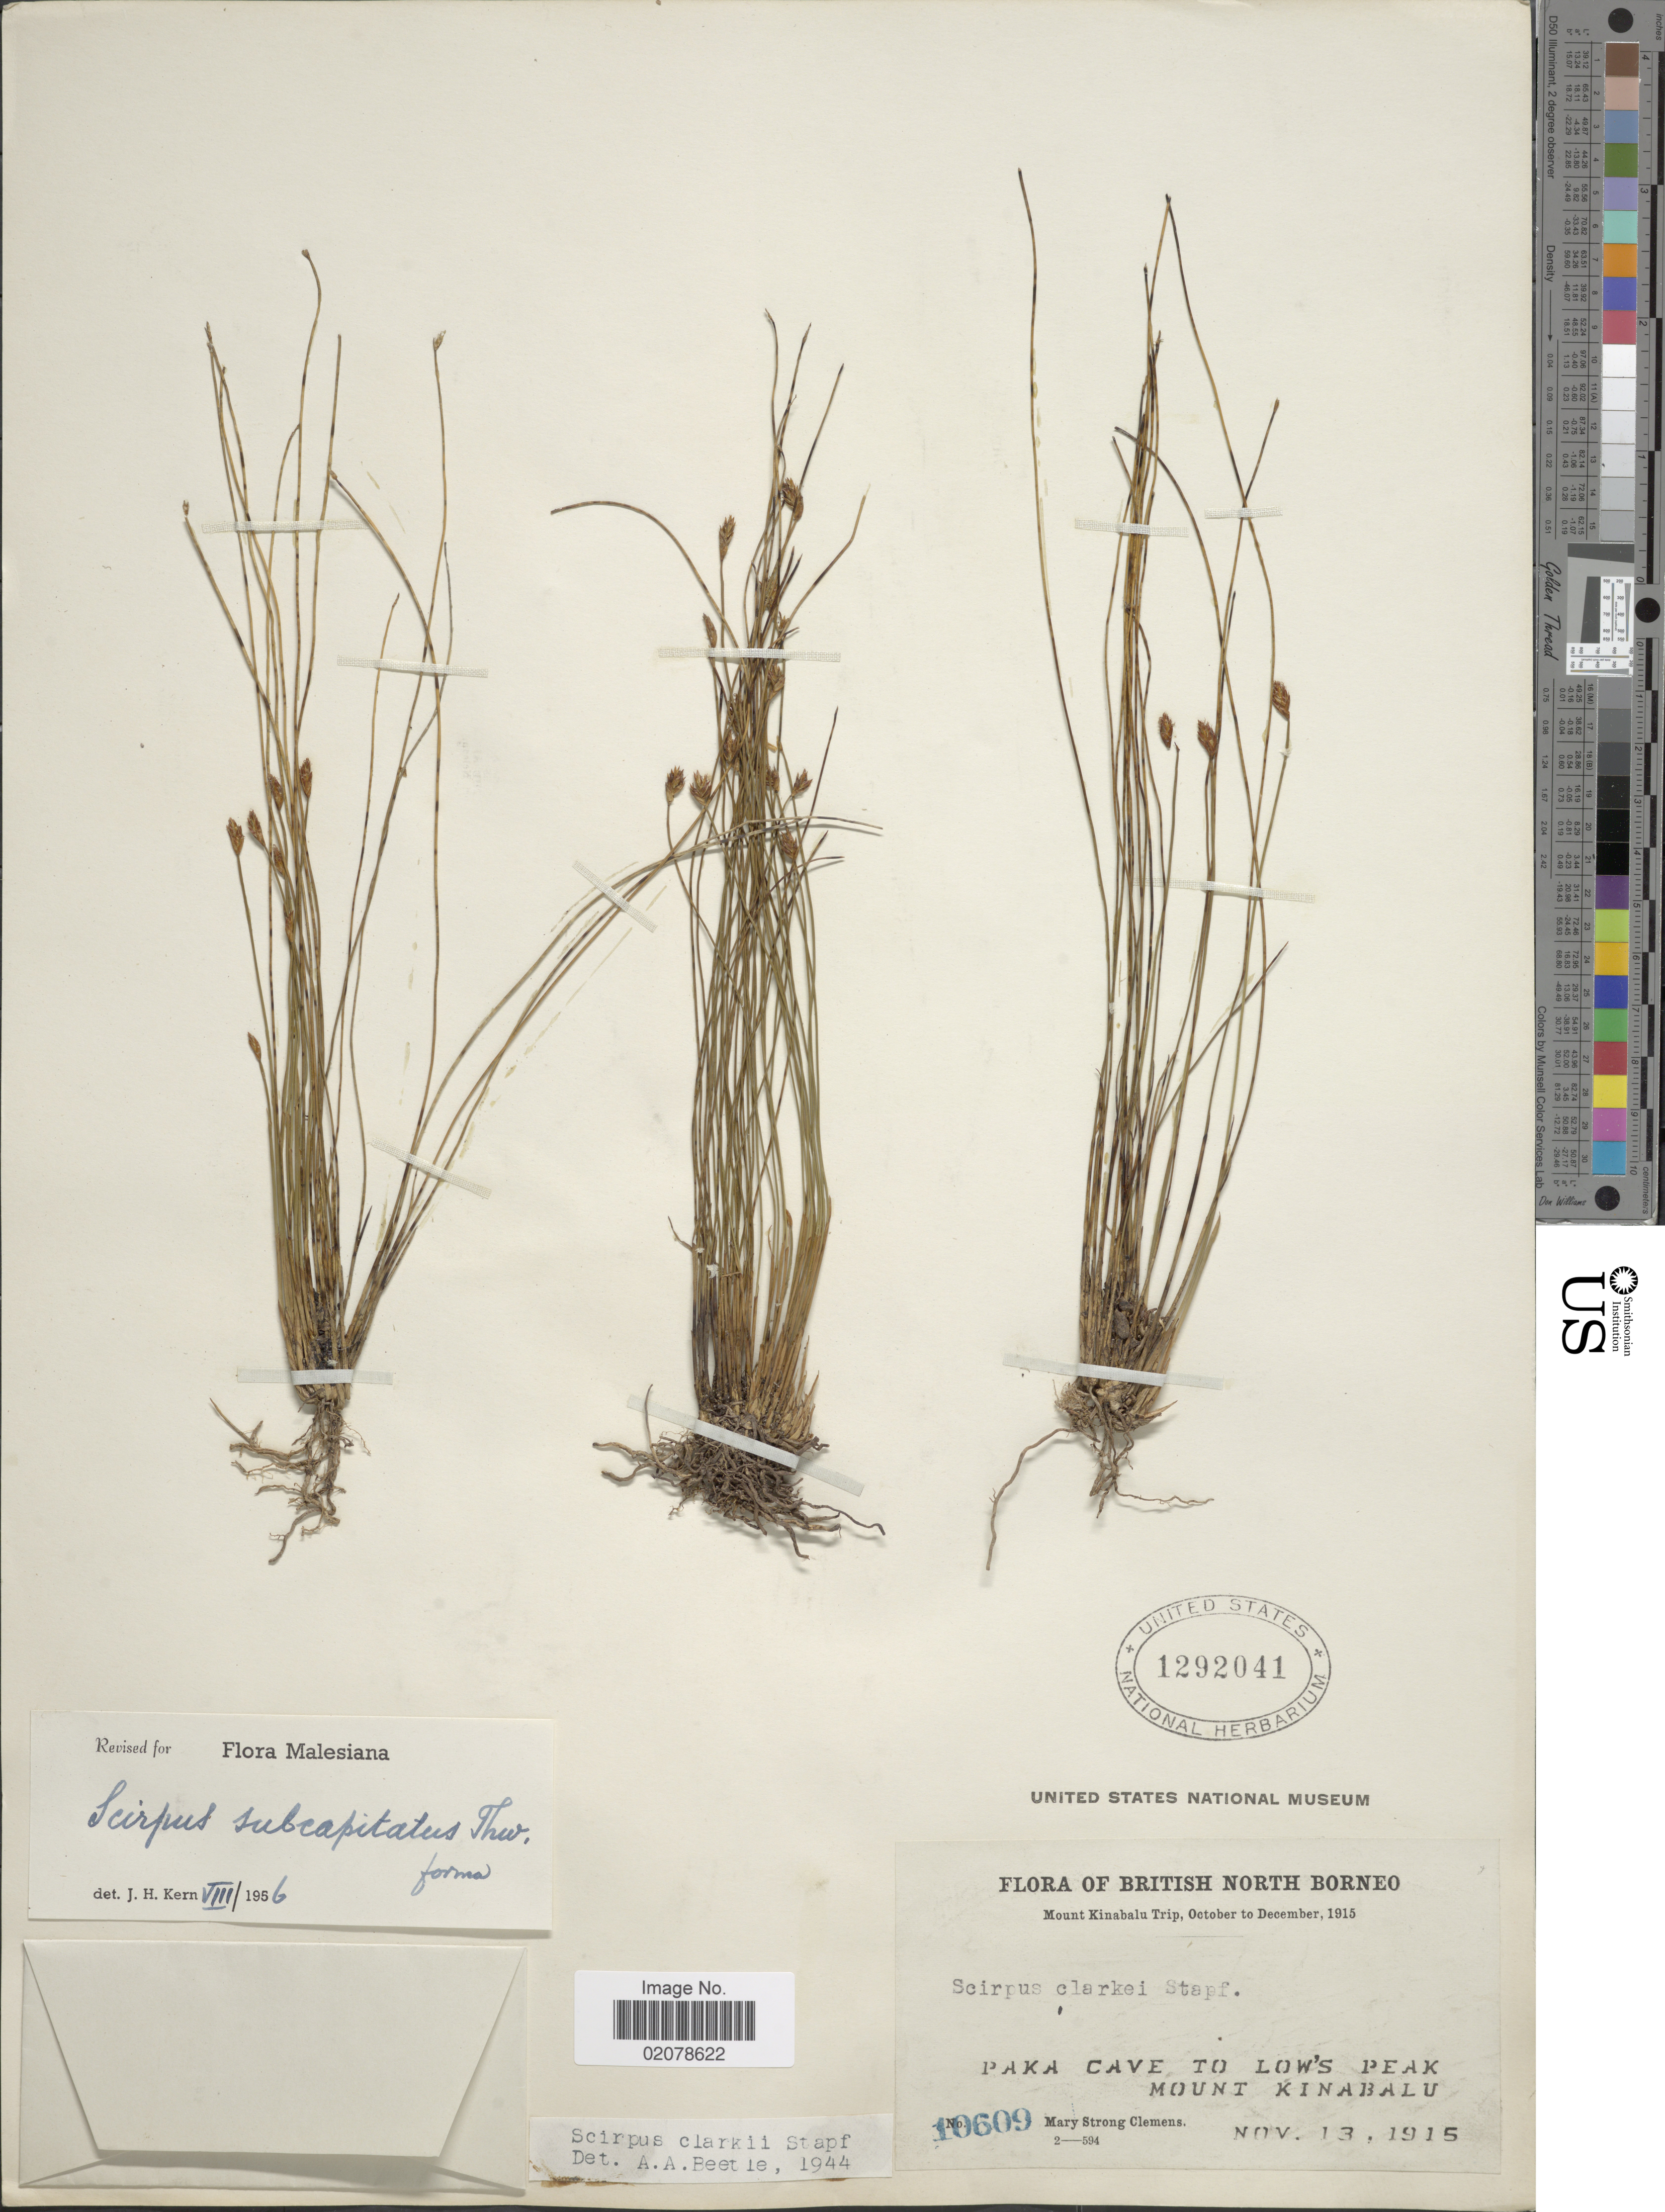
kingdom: Plantae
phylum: Tracheophyta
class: Liliopsida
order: Poales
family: Cyperaceae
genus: Trichophorum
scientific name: Trichophorum subcapitatum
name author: (Thwaites & Hook.) D.A. Simpson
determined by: Strong, Mark T., (BOT), Smithsonian Institution - National Museum of Natural History (UNITED STATES)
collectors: M. S. Clemens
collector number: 10609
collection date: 1915-11-13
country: Malaysia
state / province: Sabah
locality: British North Borneo. Paka Cave to Low's Peak. Mount Kinabalu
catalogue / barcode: US 1292041